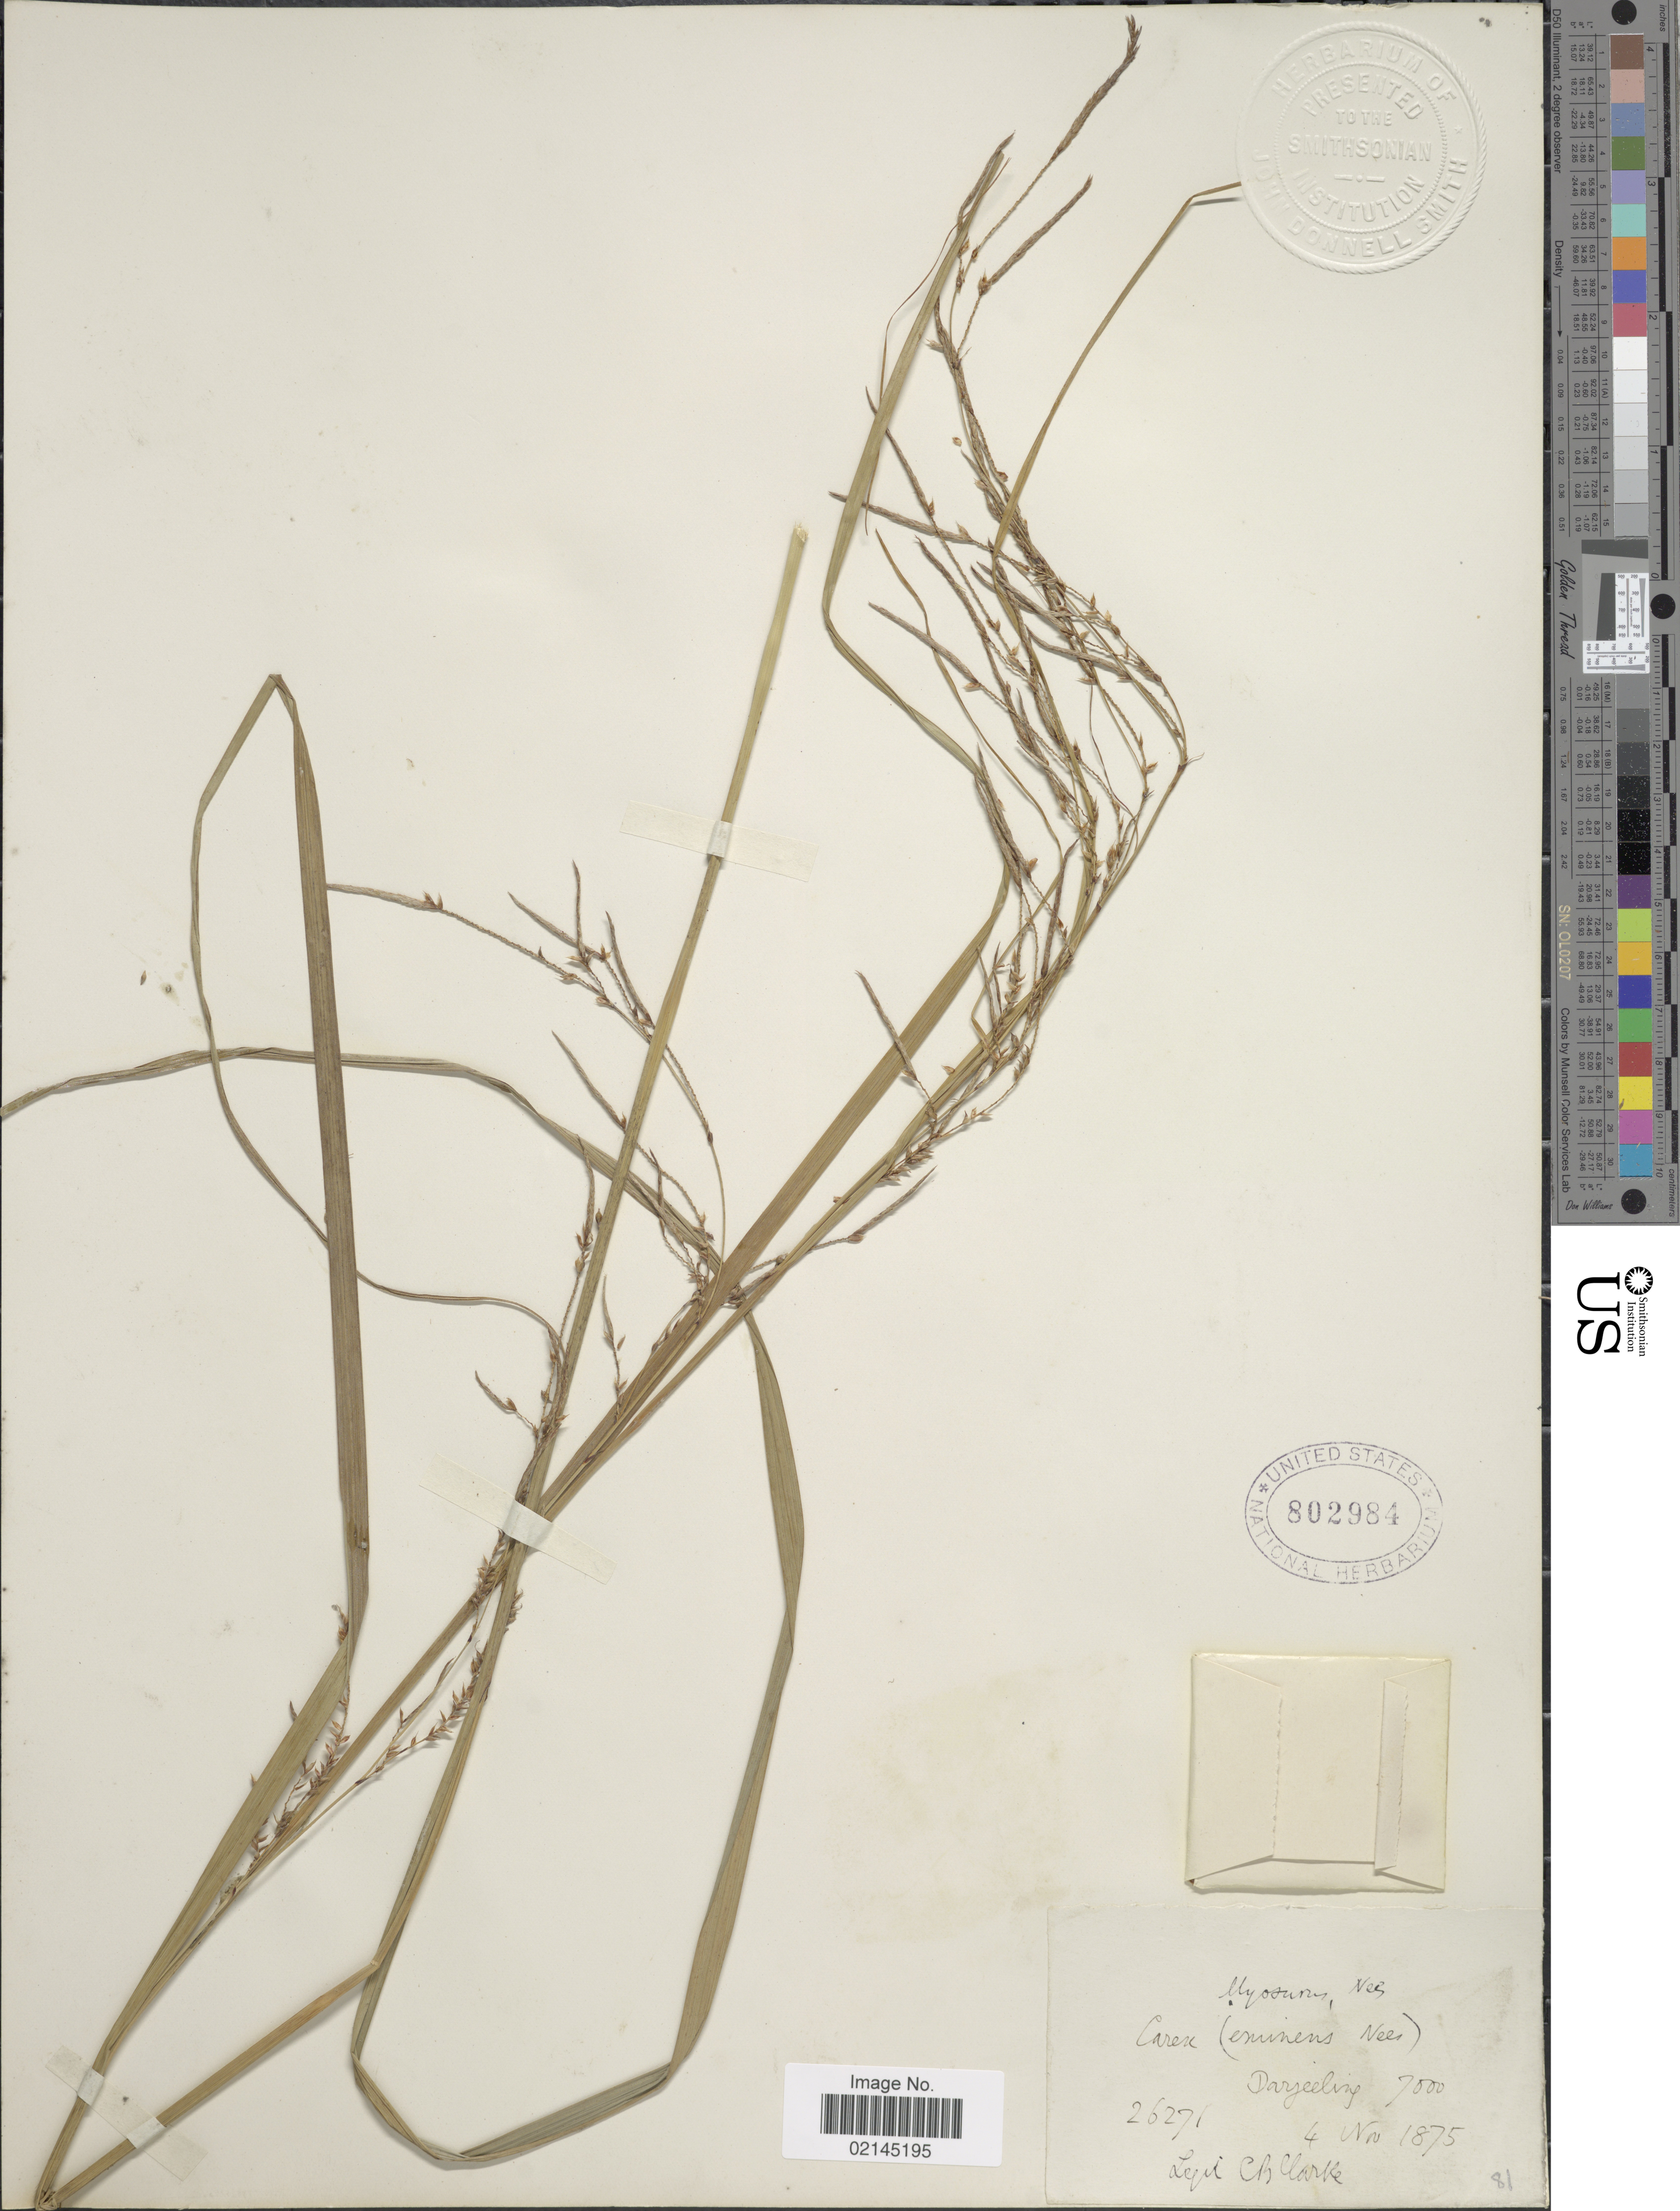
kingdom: Plantae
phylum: Tracheophyta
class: Liliopsida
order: Poales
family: Cyperaceae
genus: Carex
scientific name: Carex myosurus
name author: Nees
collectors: C. B. Clarke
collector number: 26271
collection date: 1875-11-04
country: India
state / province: West Bengal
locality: Darjeeling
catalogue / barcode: US 802984